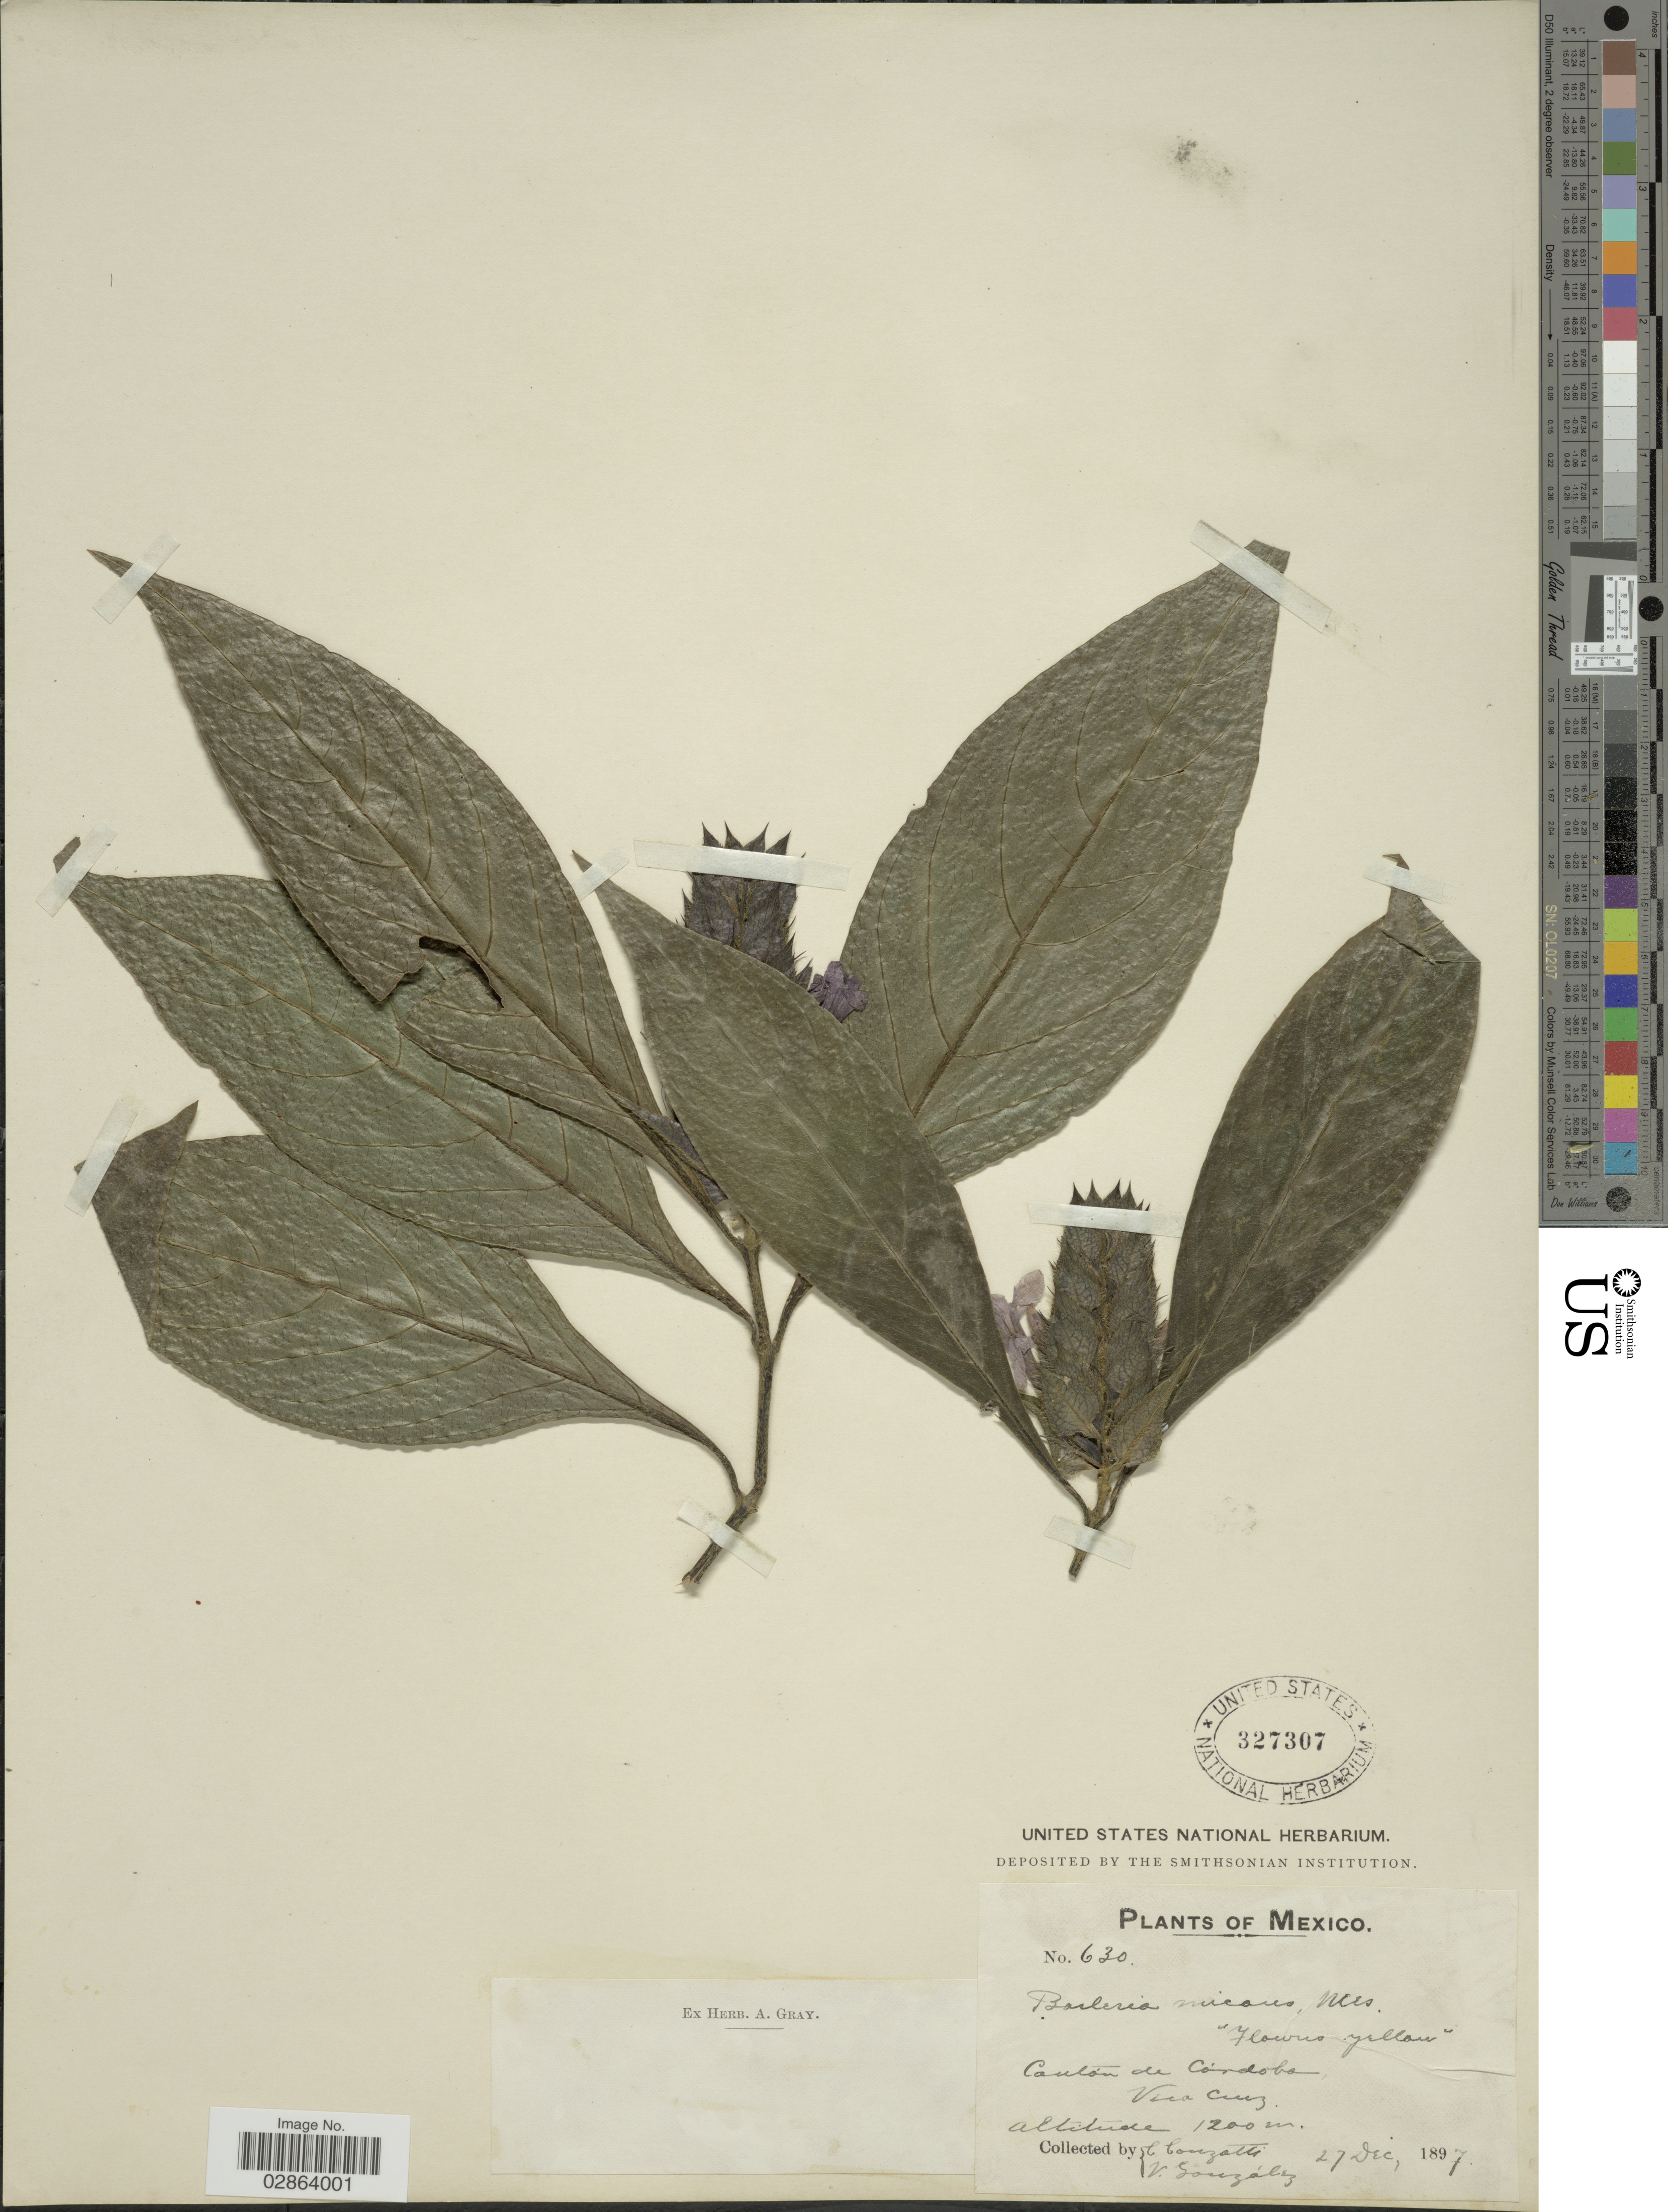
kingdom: Plantae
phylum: Tracheophyta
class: Magnoliopsida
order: Lamiales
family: Acanthaceae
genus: Barleria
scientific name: Barleria oenotheroides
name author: Dum. Cours.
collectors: C. Conzatti & V. González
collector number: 630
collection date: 1897-12-27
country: Mexico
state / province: Veracruz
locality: Cantón de Córdoba, Vera Cruz.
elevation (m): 1200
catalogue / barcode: US 327307